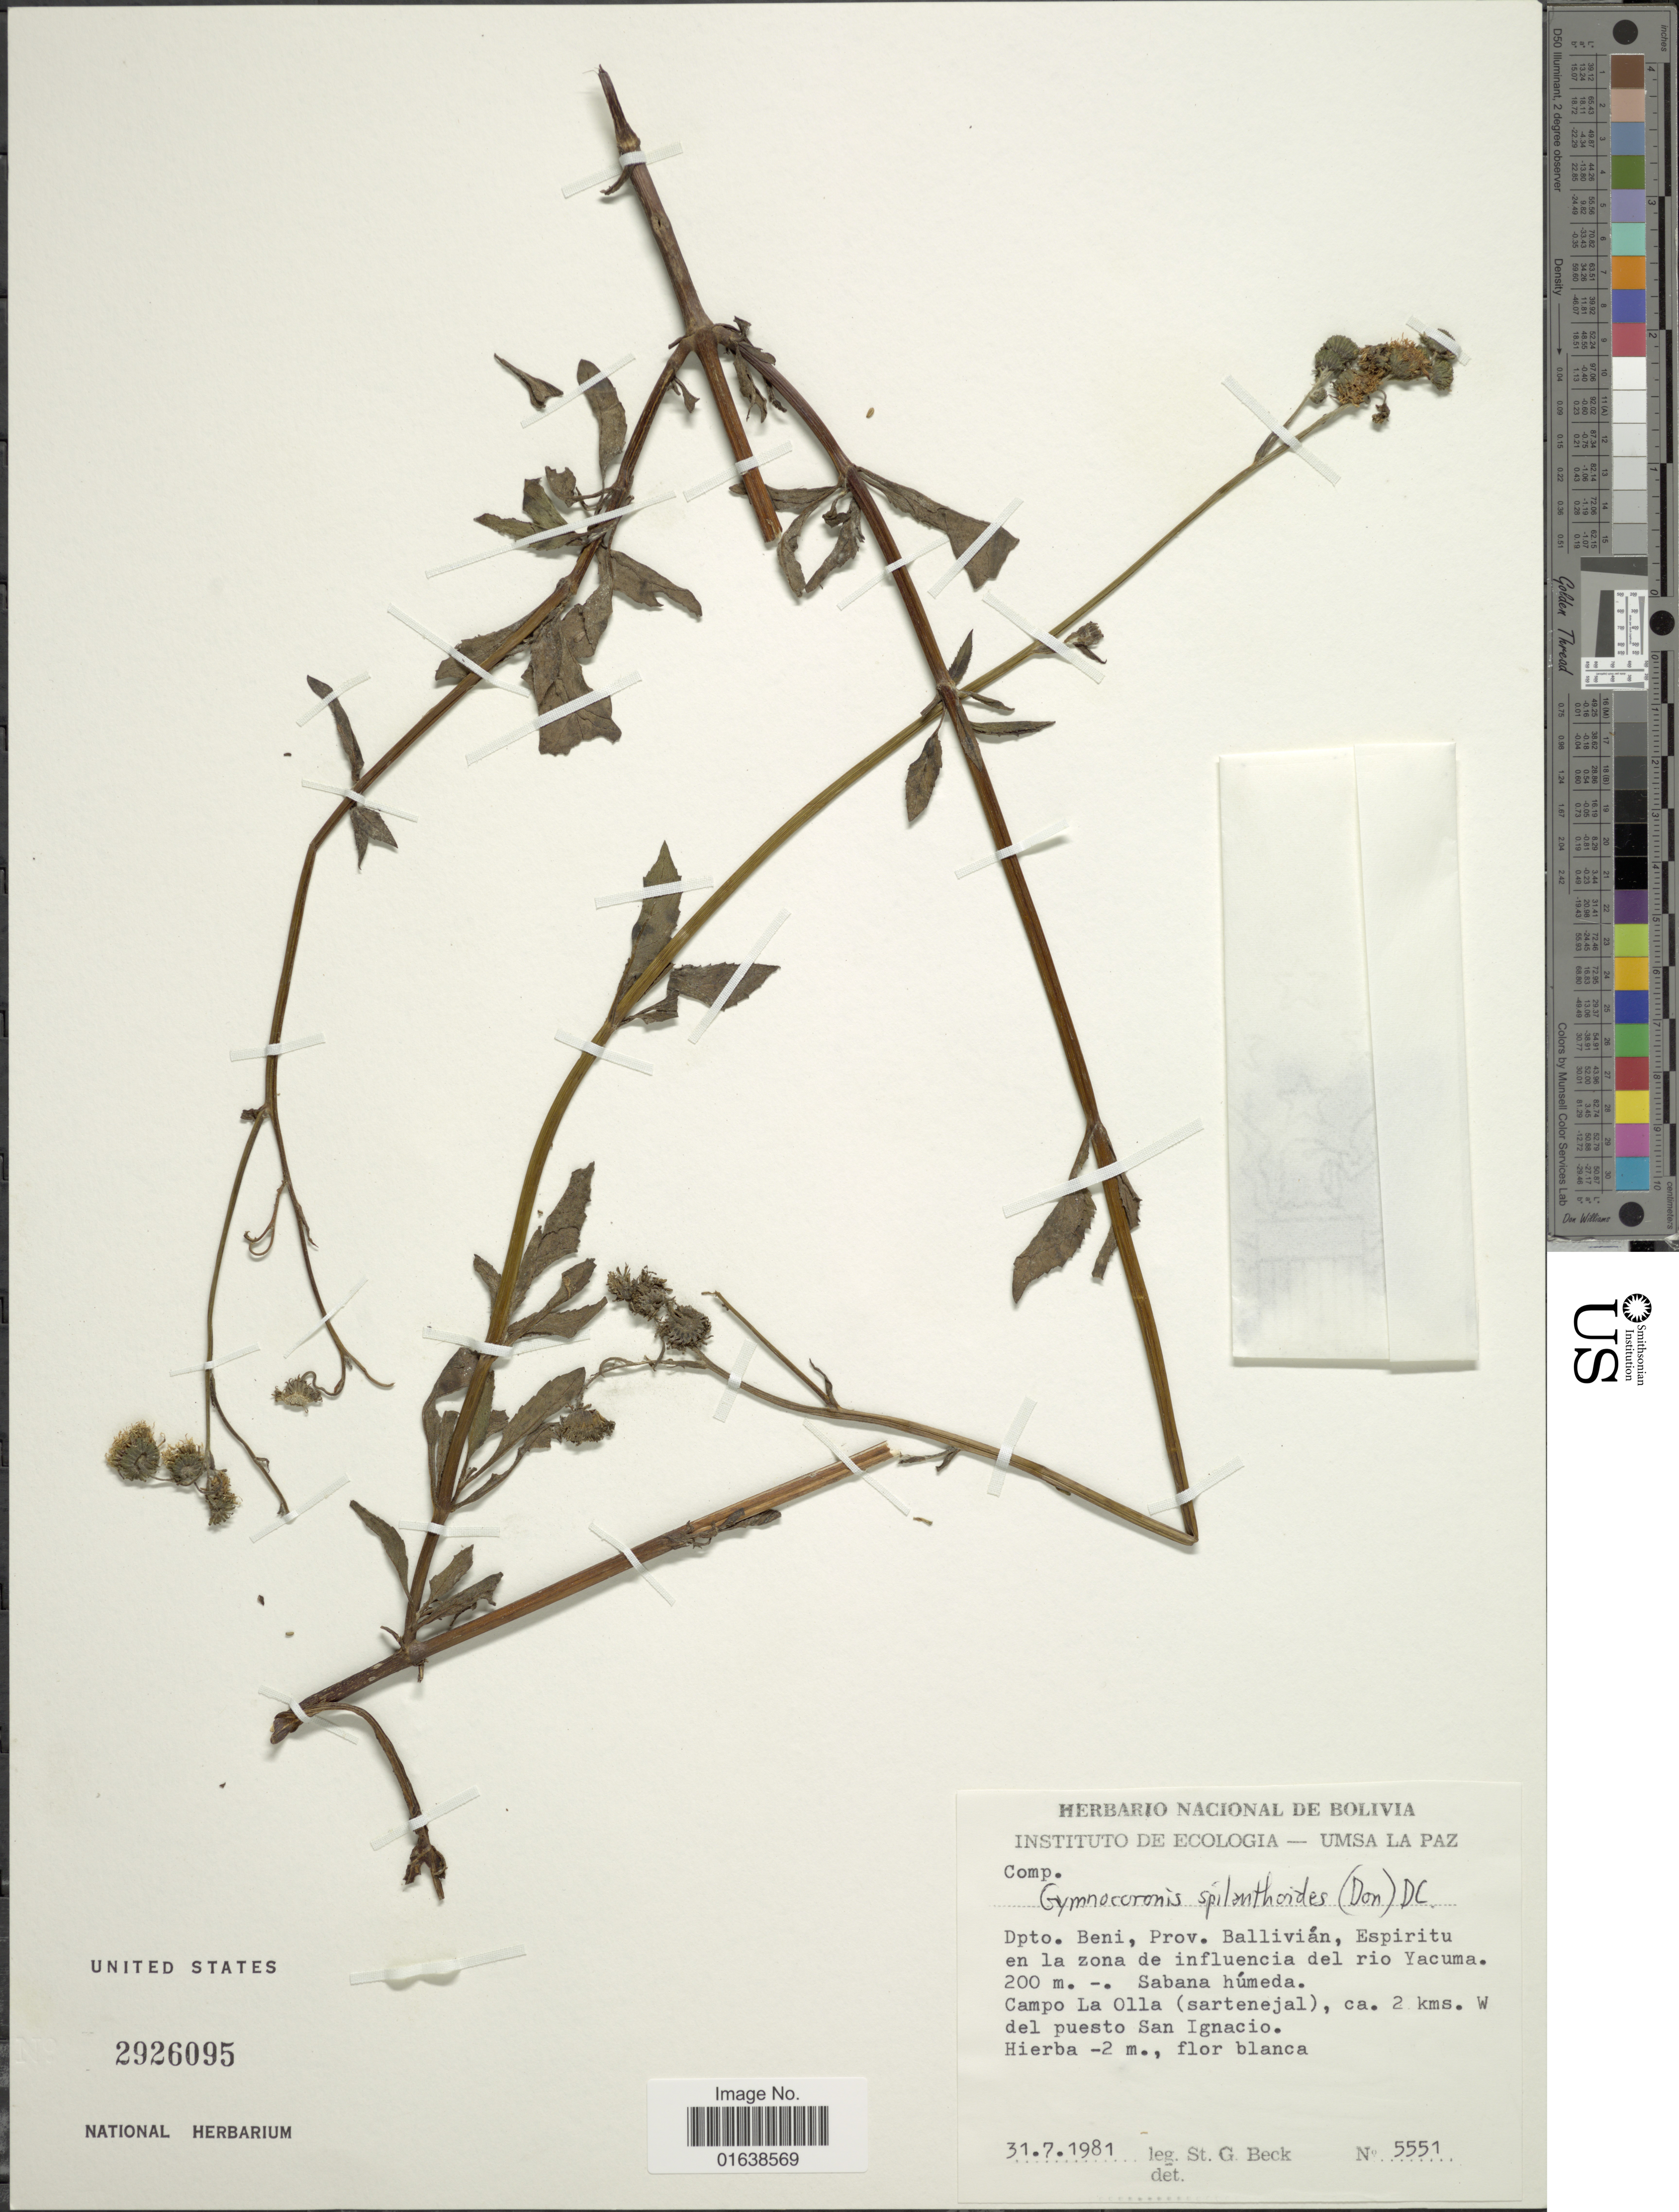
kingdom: Plantae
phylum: Tracheophyta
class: Magnoliopsida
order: Asterales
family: Asteraceae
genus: Gymnocoronis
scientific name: Gymnocoronis spilanthoides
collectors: S. G. Beck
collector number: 5551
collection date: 1981-07-31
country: Bolivia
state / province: Beni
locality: Dpto. Beni, Prov. Ballivian, Espiritu en la zona de influencia del rio Yacuma. Campo La Olla (artenejal), ca. 2 kms. W del puesto San Ignacio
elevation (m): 200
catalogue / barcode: US 2926095